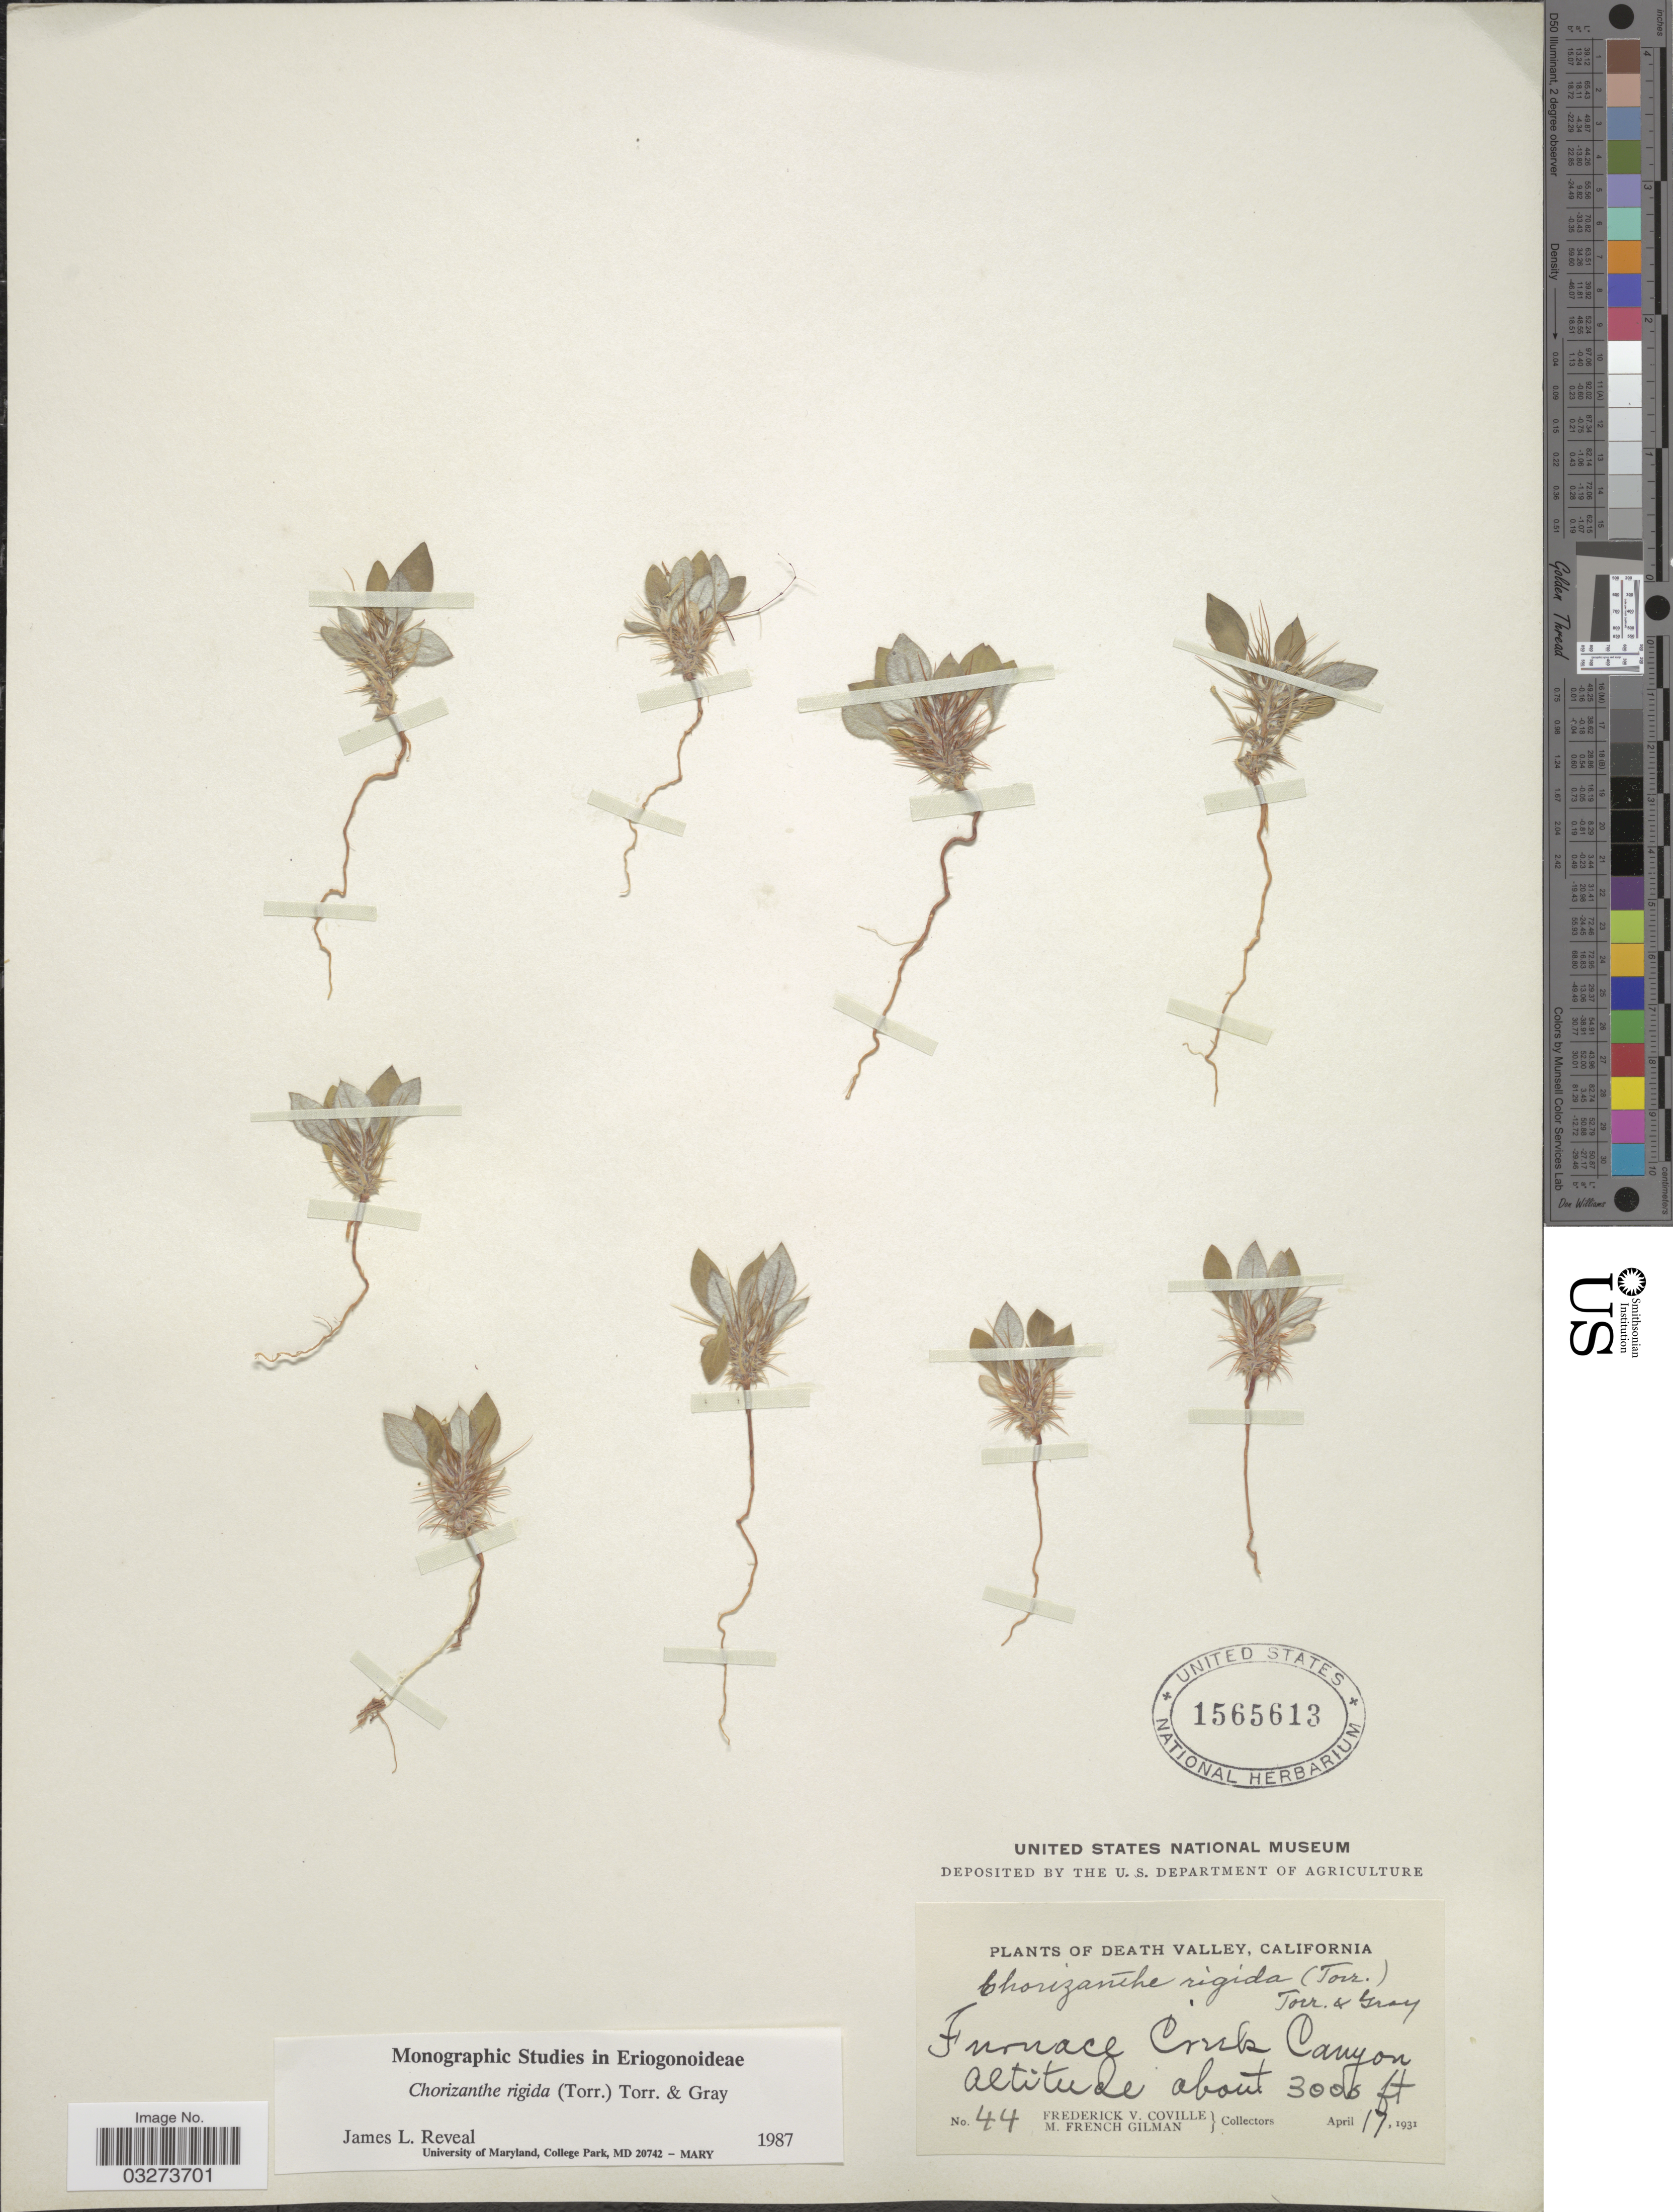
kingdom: Plantae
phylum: Tracheophyta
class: Magnoliopsida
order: Caryophyllales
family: Polygonaceae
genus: Chorizanthe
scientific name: Chorizanthe rigida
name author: (Torr.) Torr. & A. Gray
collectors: F. V. Coville & M. F. Gilman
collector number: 44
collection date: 1931-04-17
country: United States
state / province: California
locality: Death Valley, Furnace Creek Canyon.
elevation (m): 914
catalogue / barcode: US 1565613